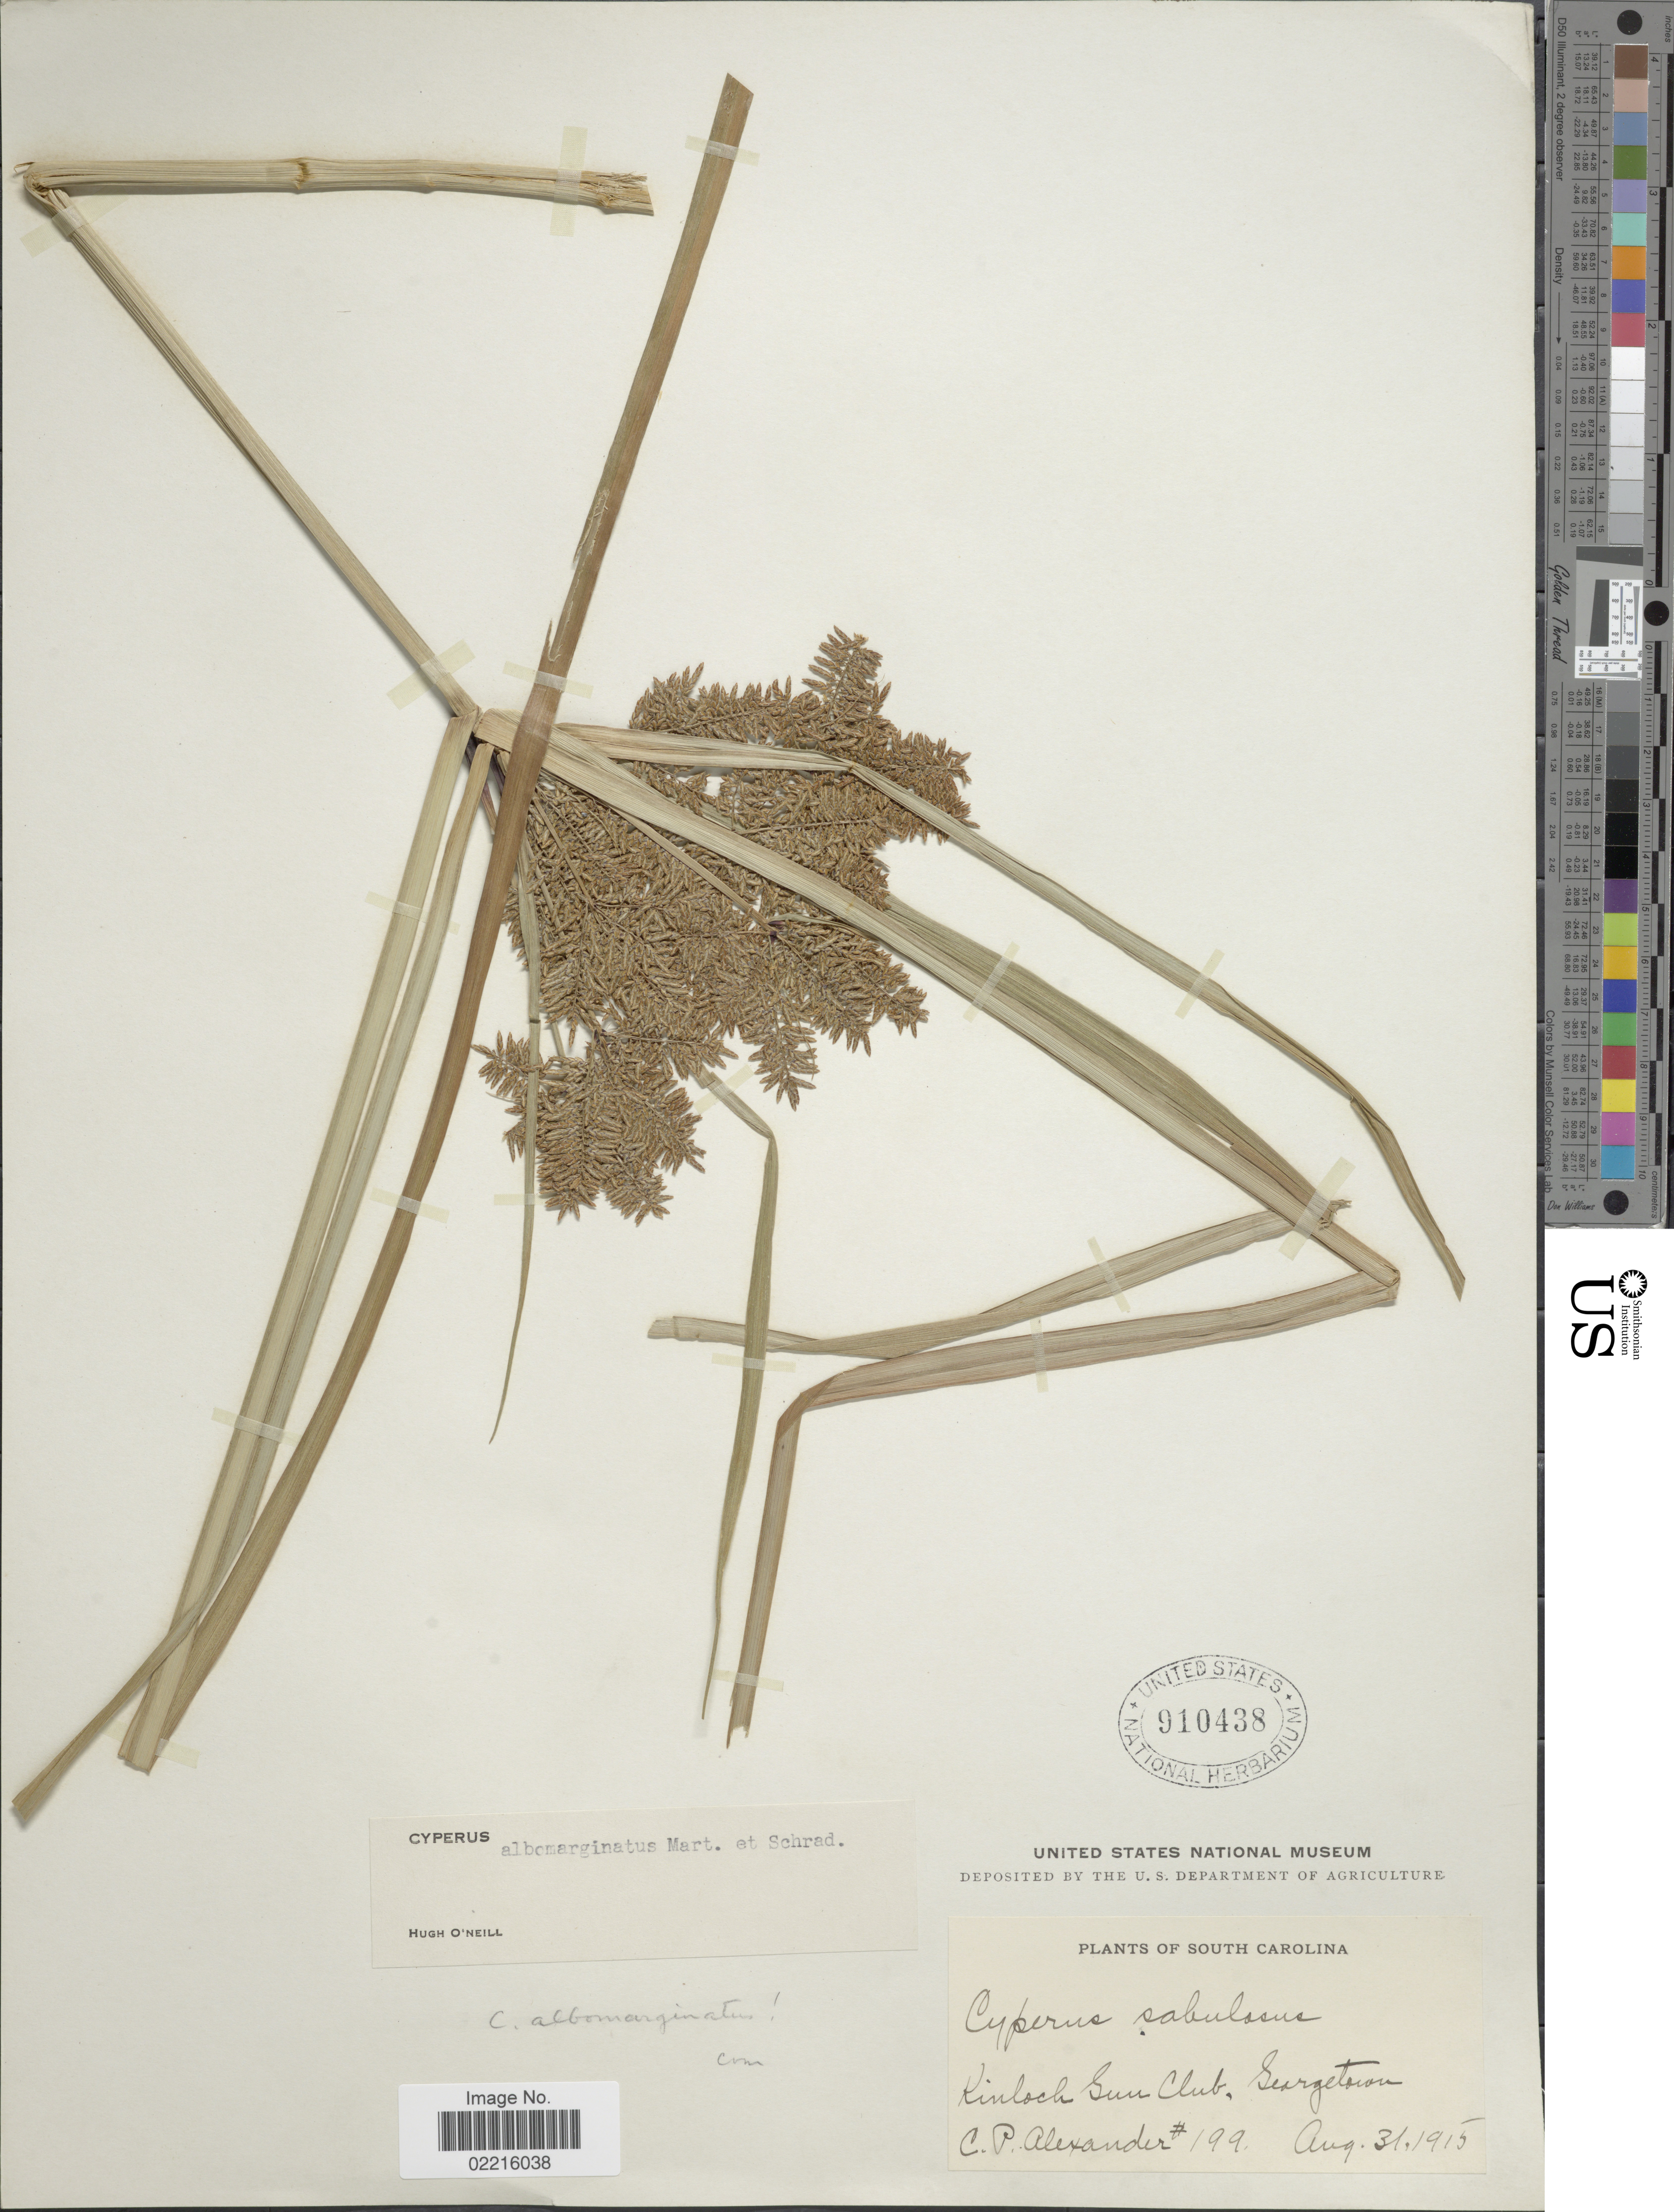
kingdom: Plantae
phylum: Tracheophyta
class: Liliopsida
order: Poales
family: Cyperaceae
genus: Cyperus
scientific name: Cyperus flavicomus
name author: Michx.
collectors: C. P. Alexander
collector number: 199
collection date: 1915-08-31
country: United States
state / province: South Carolina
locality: Kinloch Sun Club, Georgetown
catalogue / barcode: US 910438